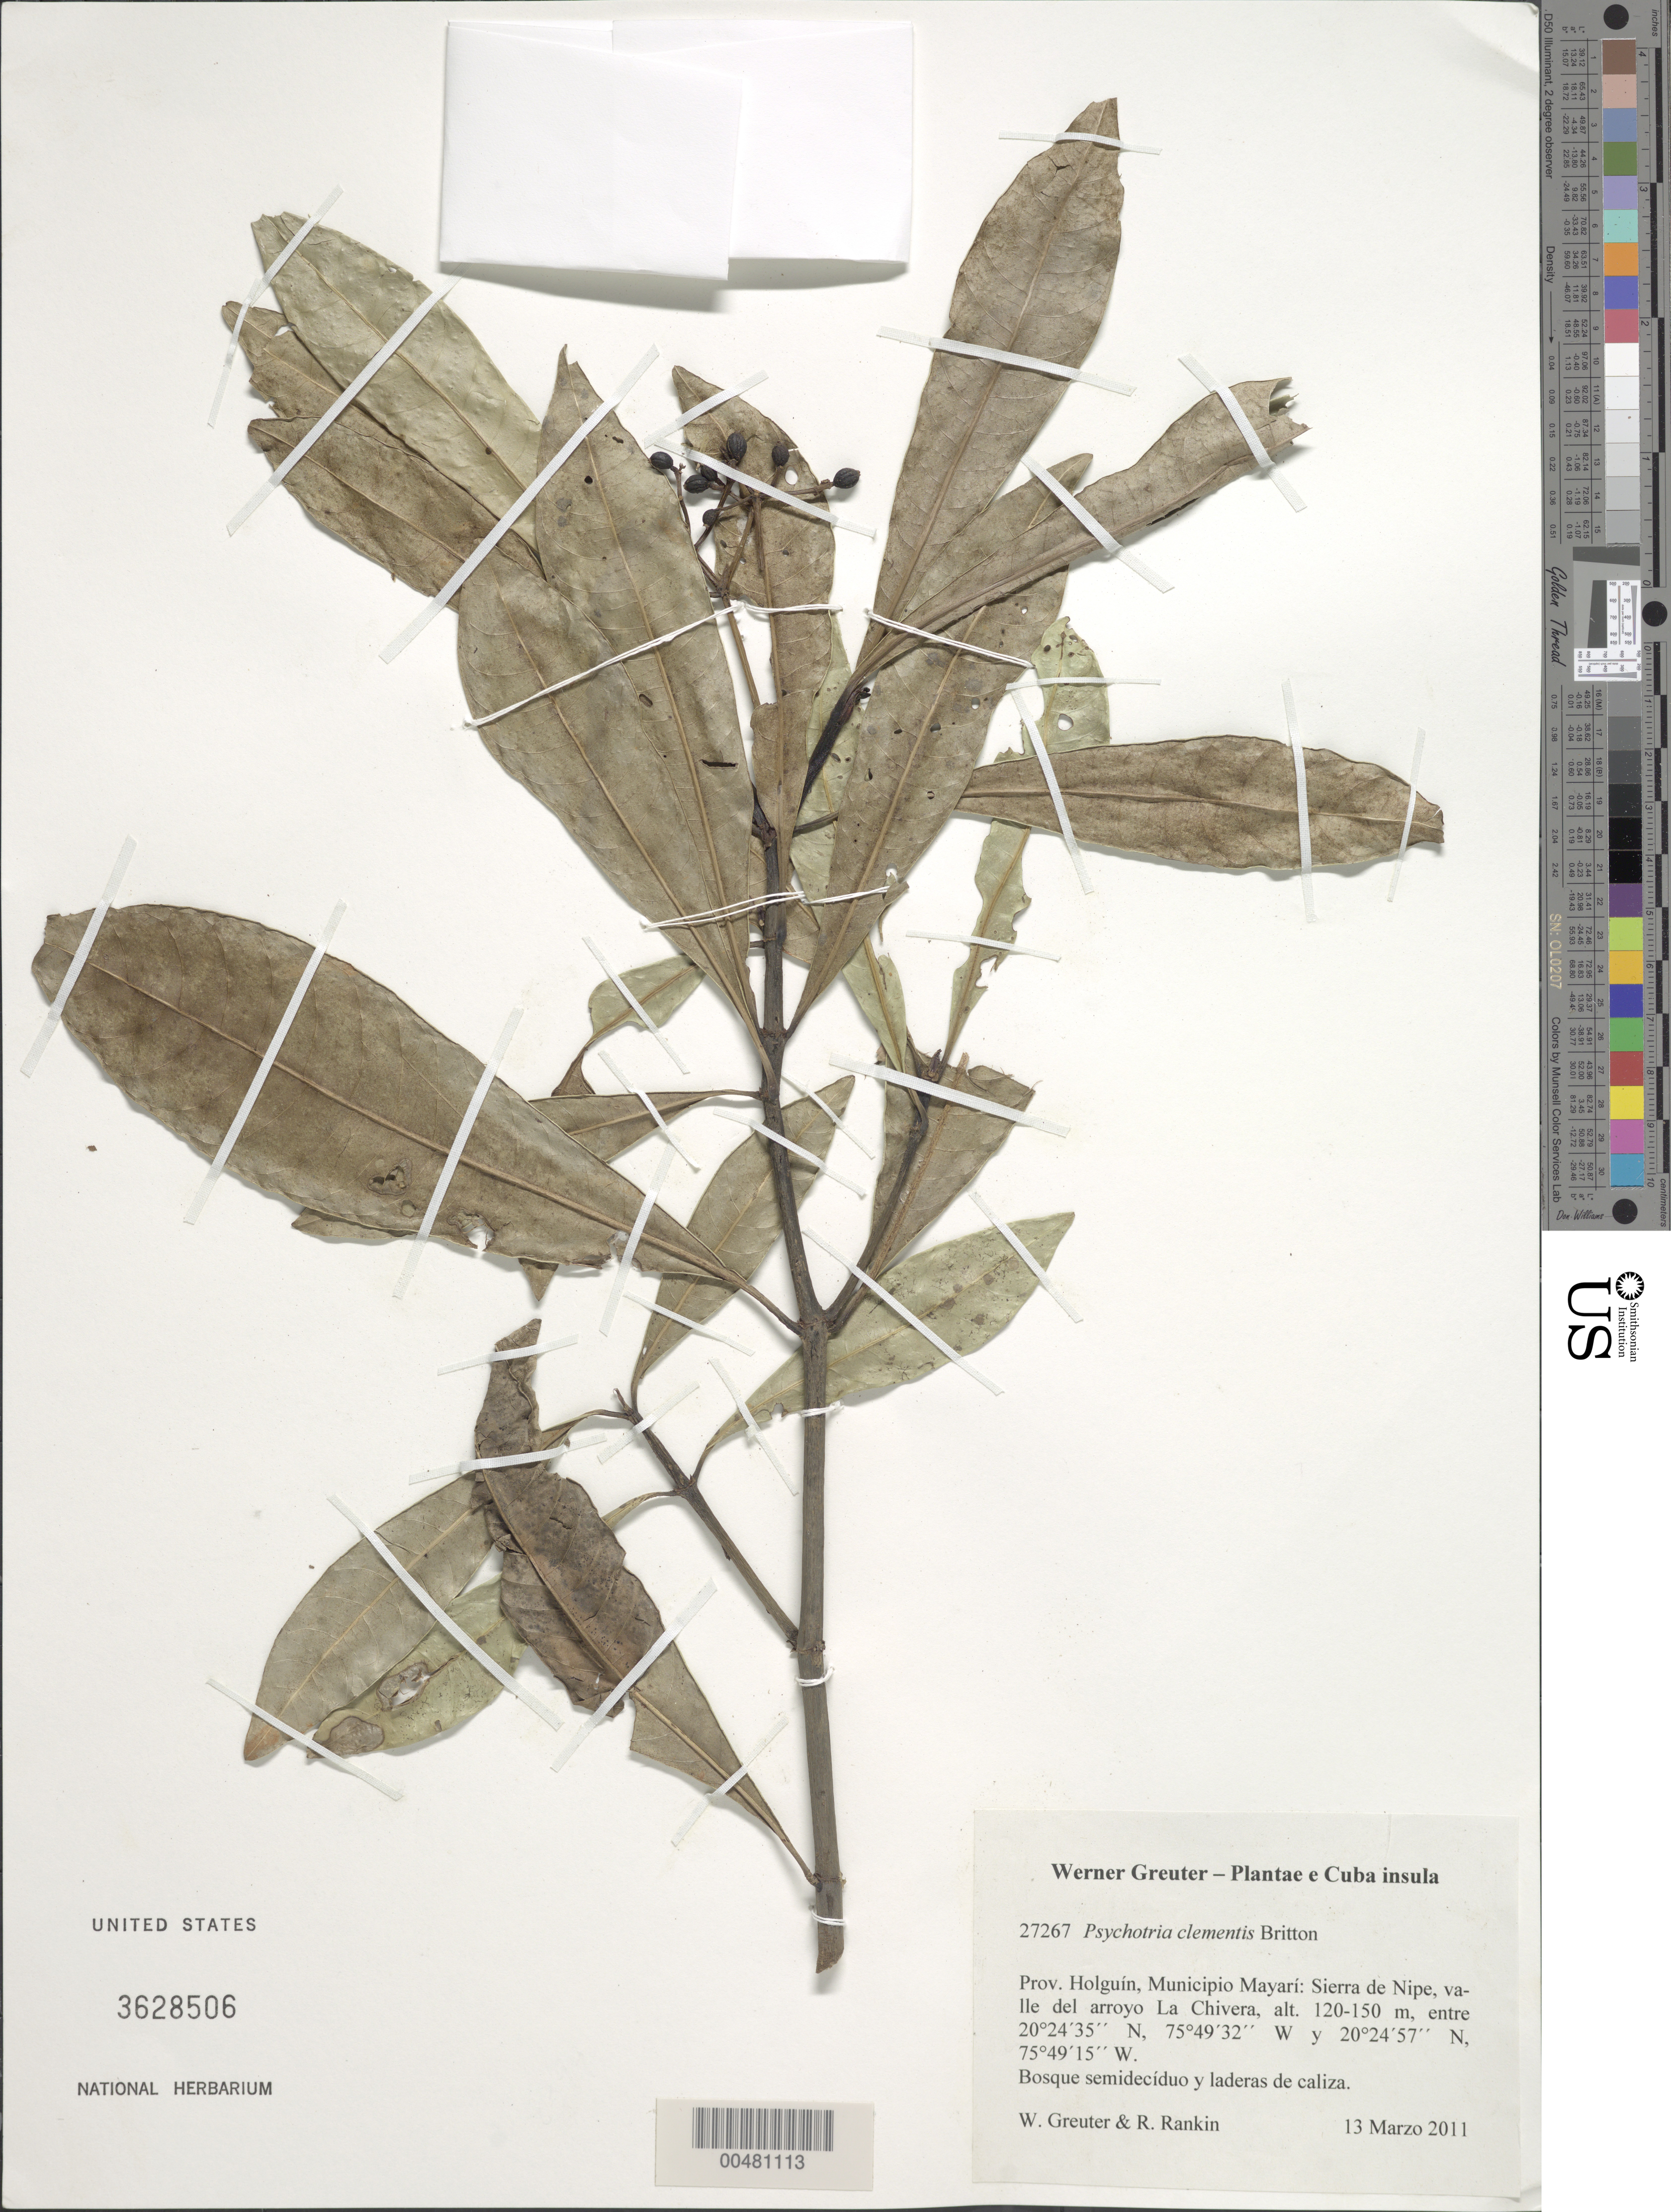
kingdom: Plantae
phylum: Tracheophyta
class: Magnoliopsida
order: Gentianales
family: Rubiaceae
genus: Psychotria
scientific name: Psychotria clementis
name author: Britton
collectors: W. R. Greuter & R. Rankin Rodriguez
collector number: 27267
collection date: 2011-03-13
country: Cuba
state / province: Holguin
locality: Mun. Mayarí, Sierra de Nipe, valle del arroyo La Chivera.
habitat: Bosque semidecíduo y laderas de caliza.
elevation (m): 120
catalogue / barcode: US 3628506